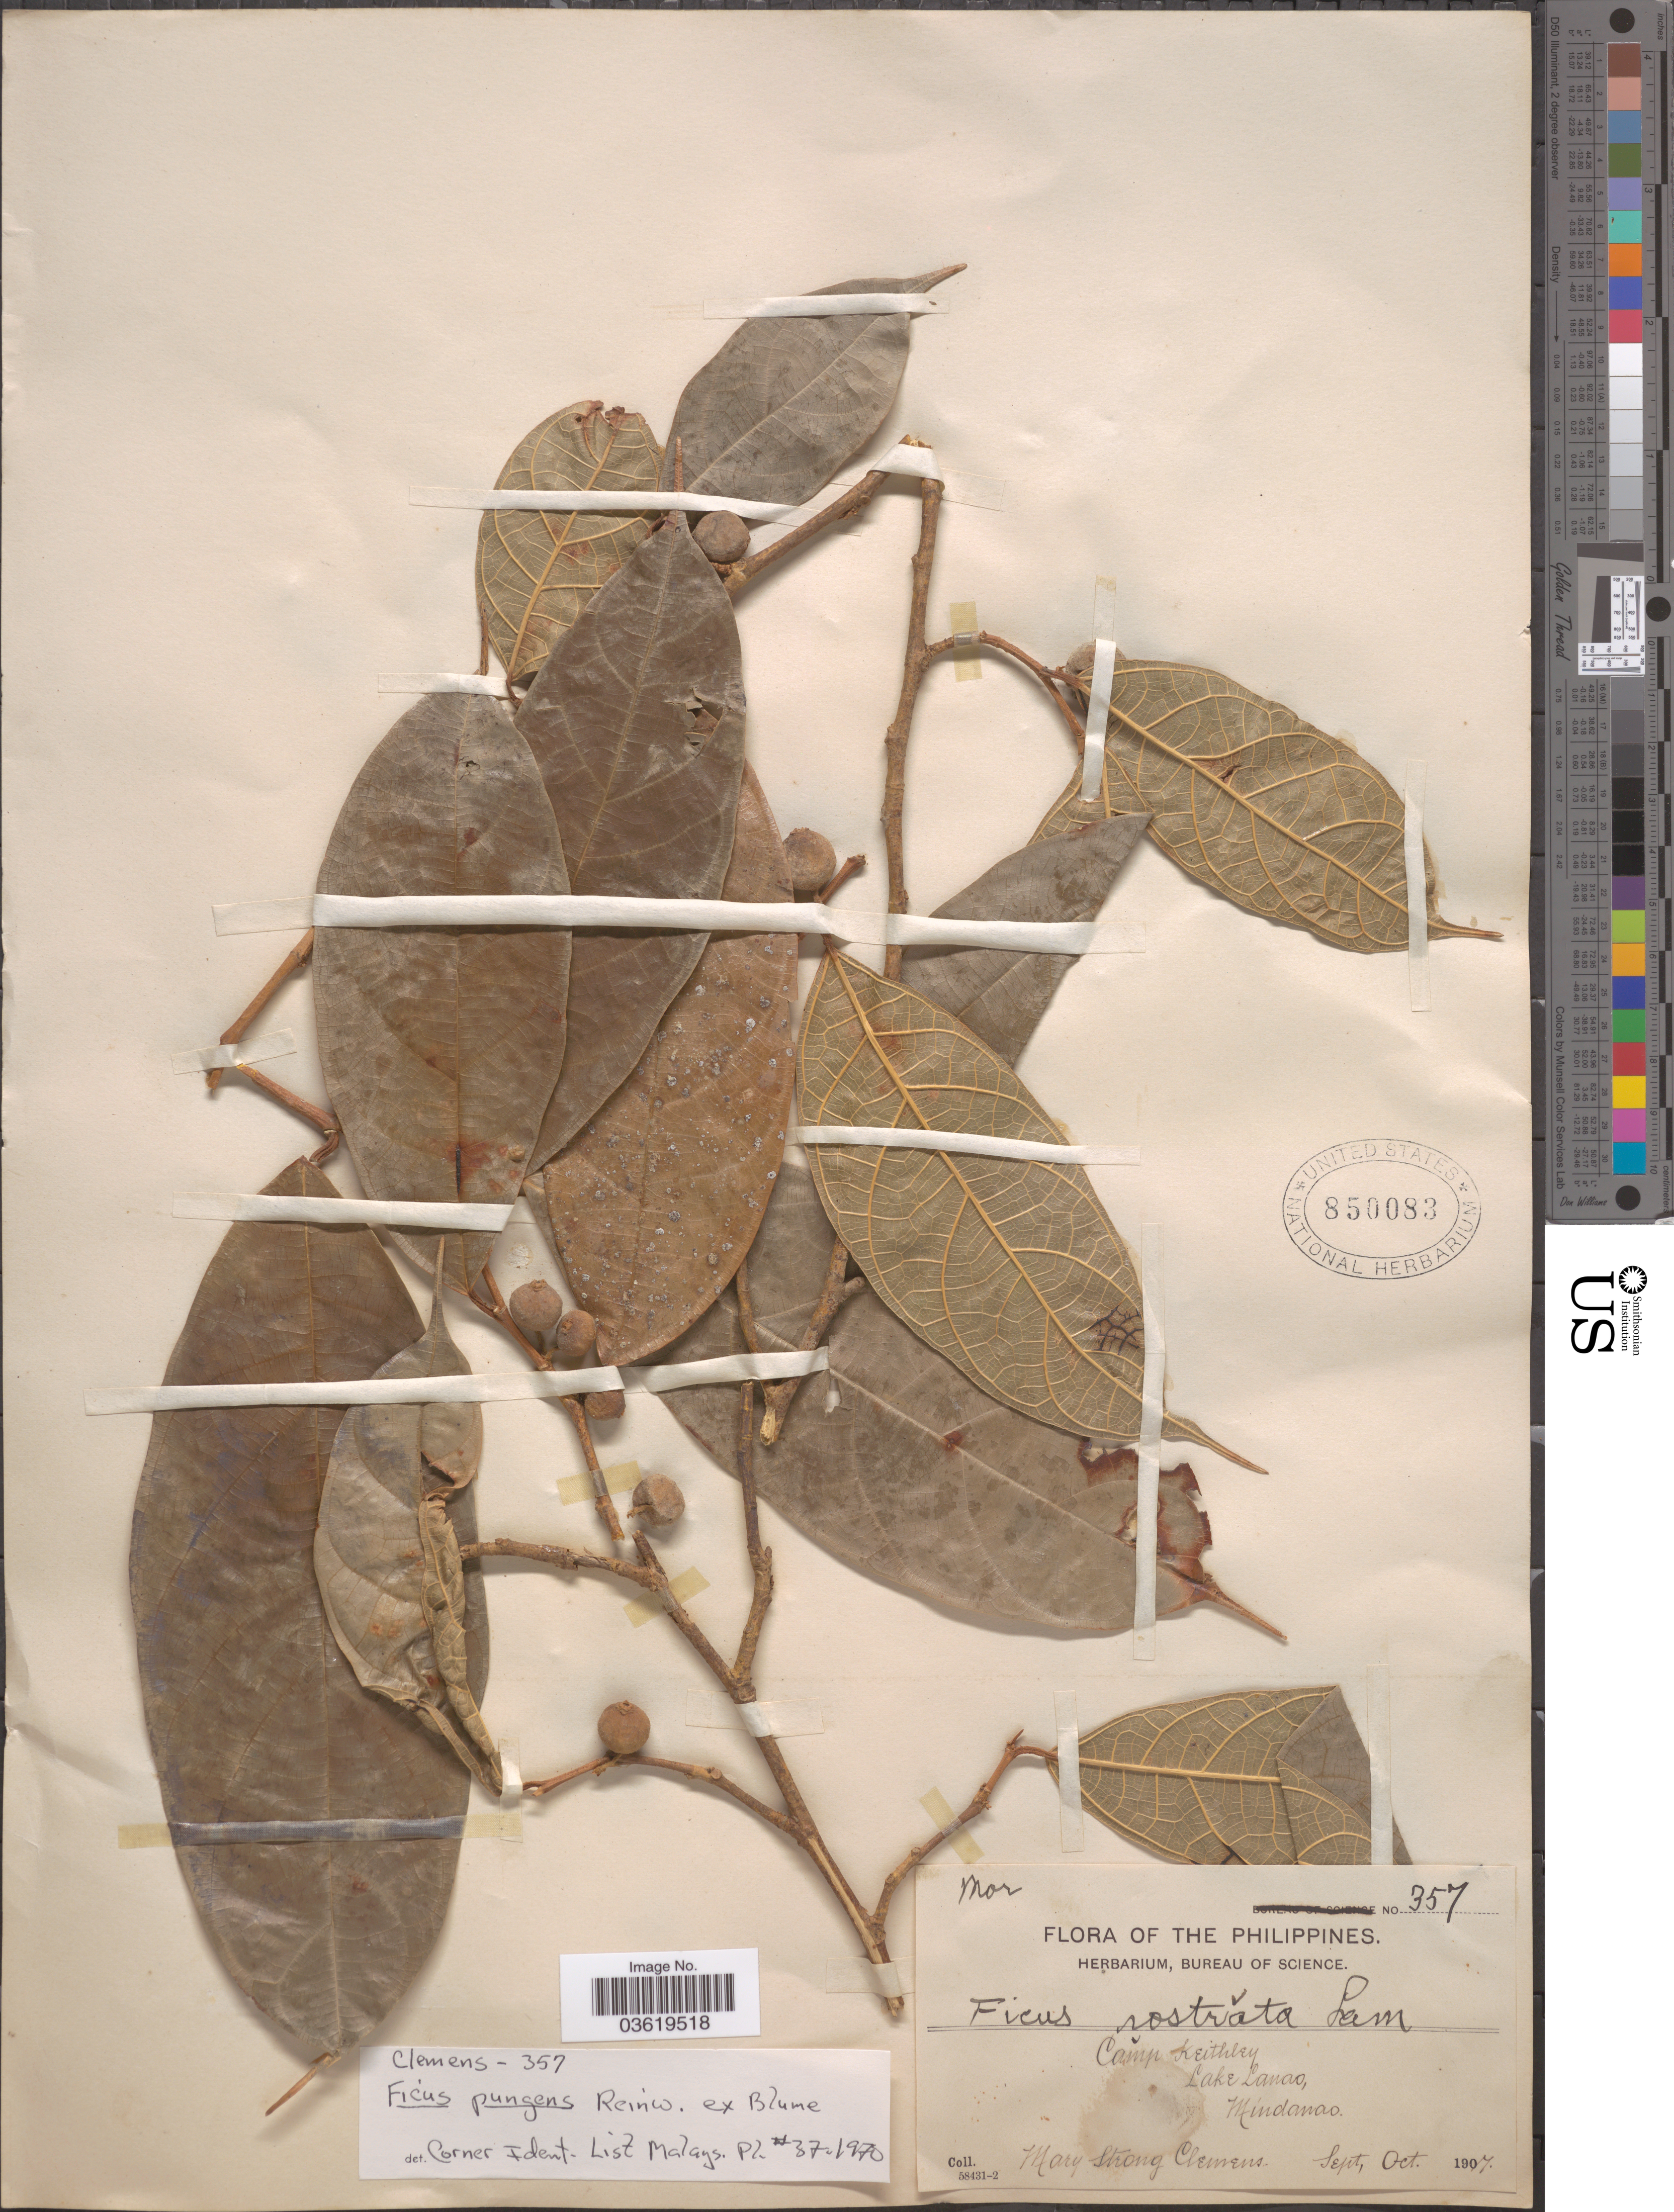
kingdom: Plantae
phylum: Tracheophyta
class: Magnoliopsida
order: Rosales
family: Moraceae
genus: Ficus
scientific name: Ficus pungens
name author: Reinw. ex Blume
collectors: M. S. Clemens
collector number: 357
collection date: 1907-09/1907-10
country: Philippines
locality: Camp Keithley Lake Lanao, Mindanao.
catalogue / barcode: US 850083